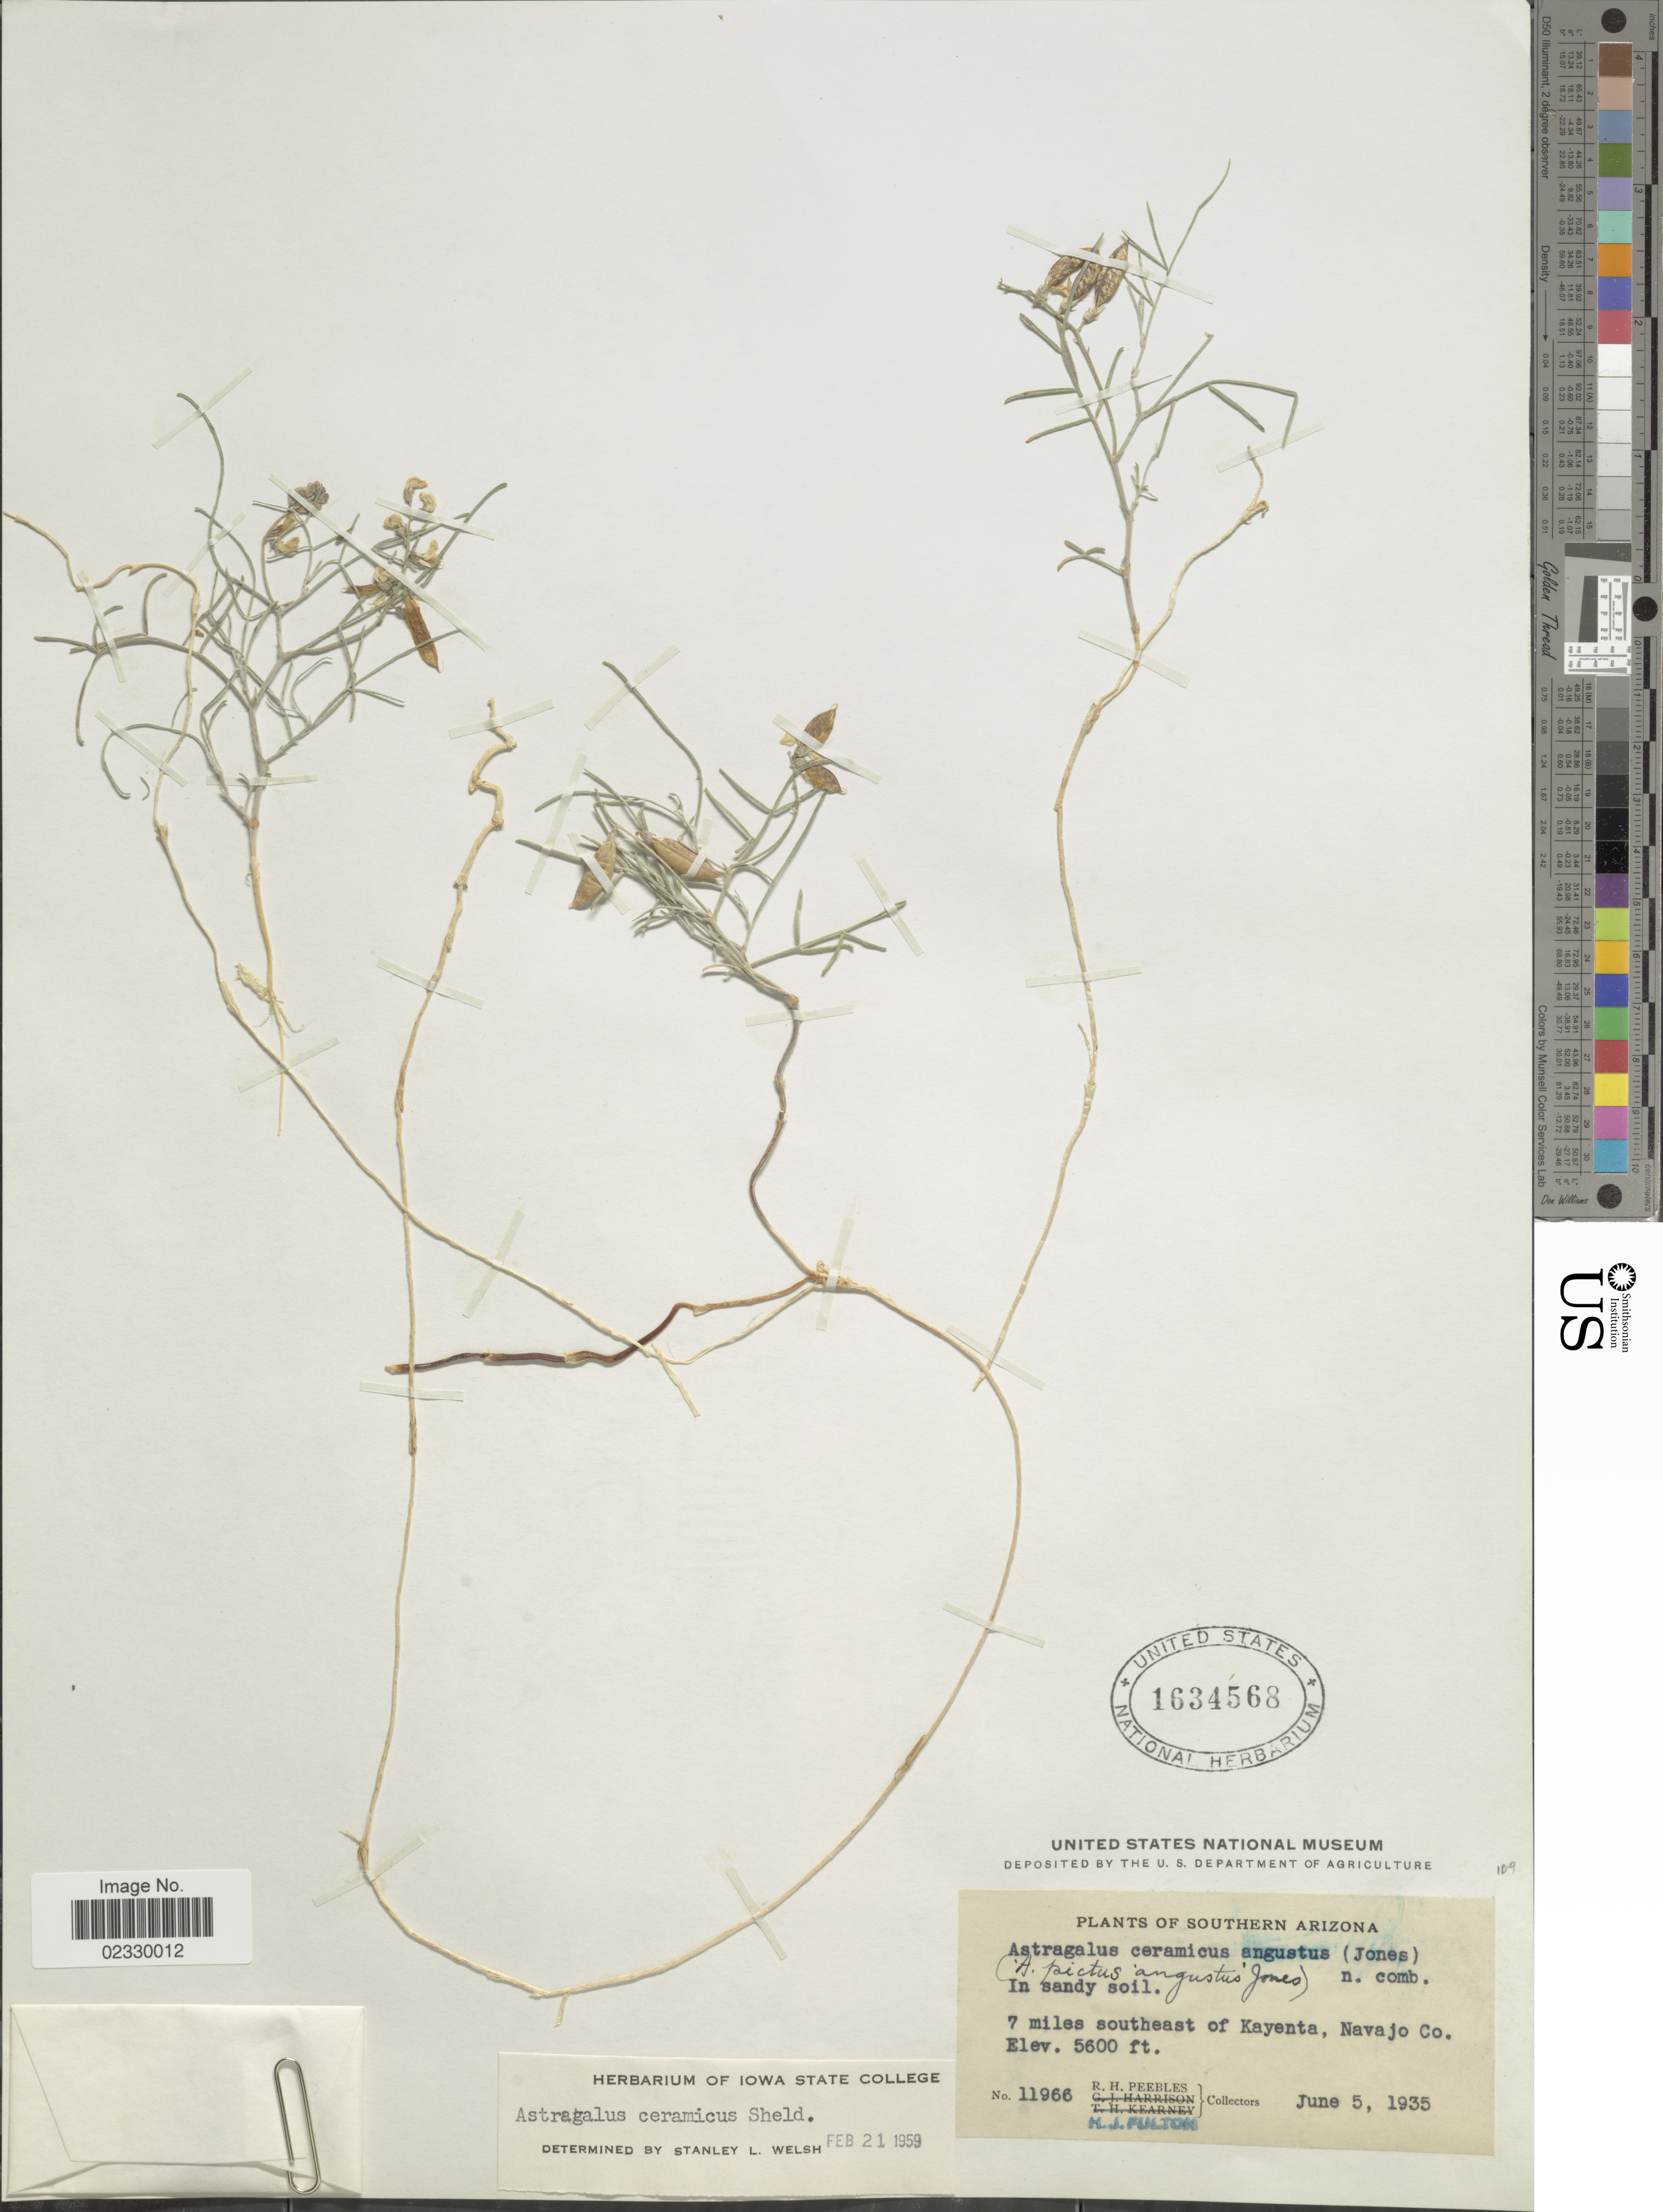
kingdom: Plantae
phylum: Tracheophyta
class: Magnoliopsida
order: Fabales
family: Fabaceae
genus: Astragalus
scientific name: Astragalus ceramicus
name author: E. Sheld.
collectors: R. H. Peebles & M. Fulton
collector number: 11966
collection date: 1935-06-05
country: United States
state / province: Arizona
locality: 7 miles southeast of Kayenta, Navajo Co.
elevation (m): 1707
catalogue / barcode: US 1634568